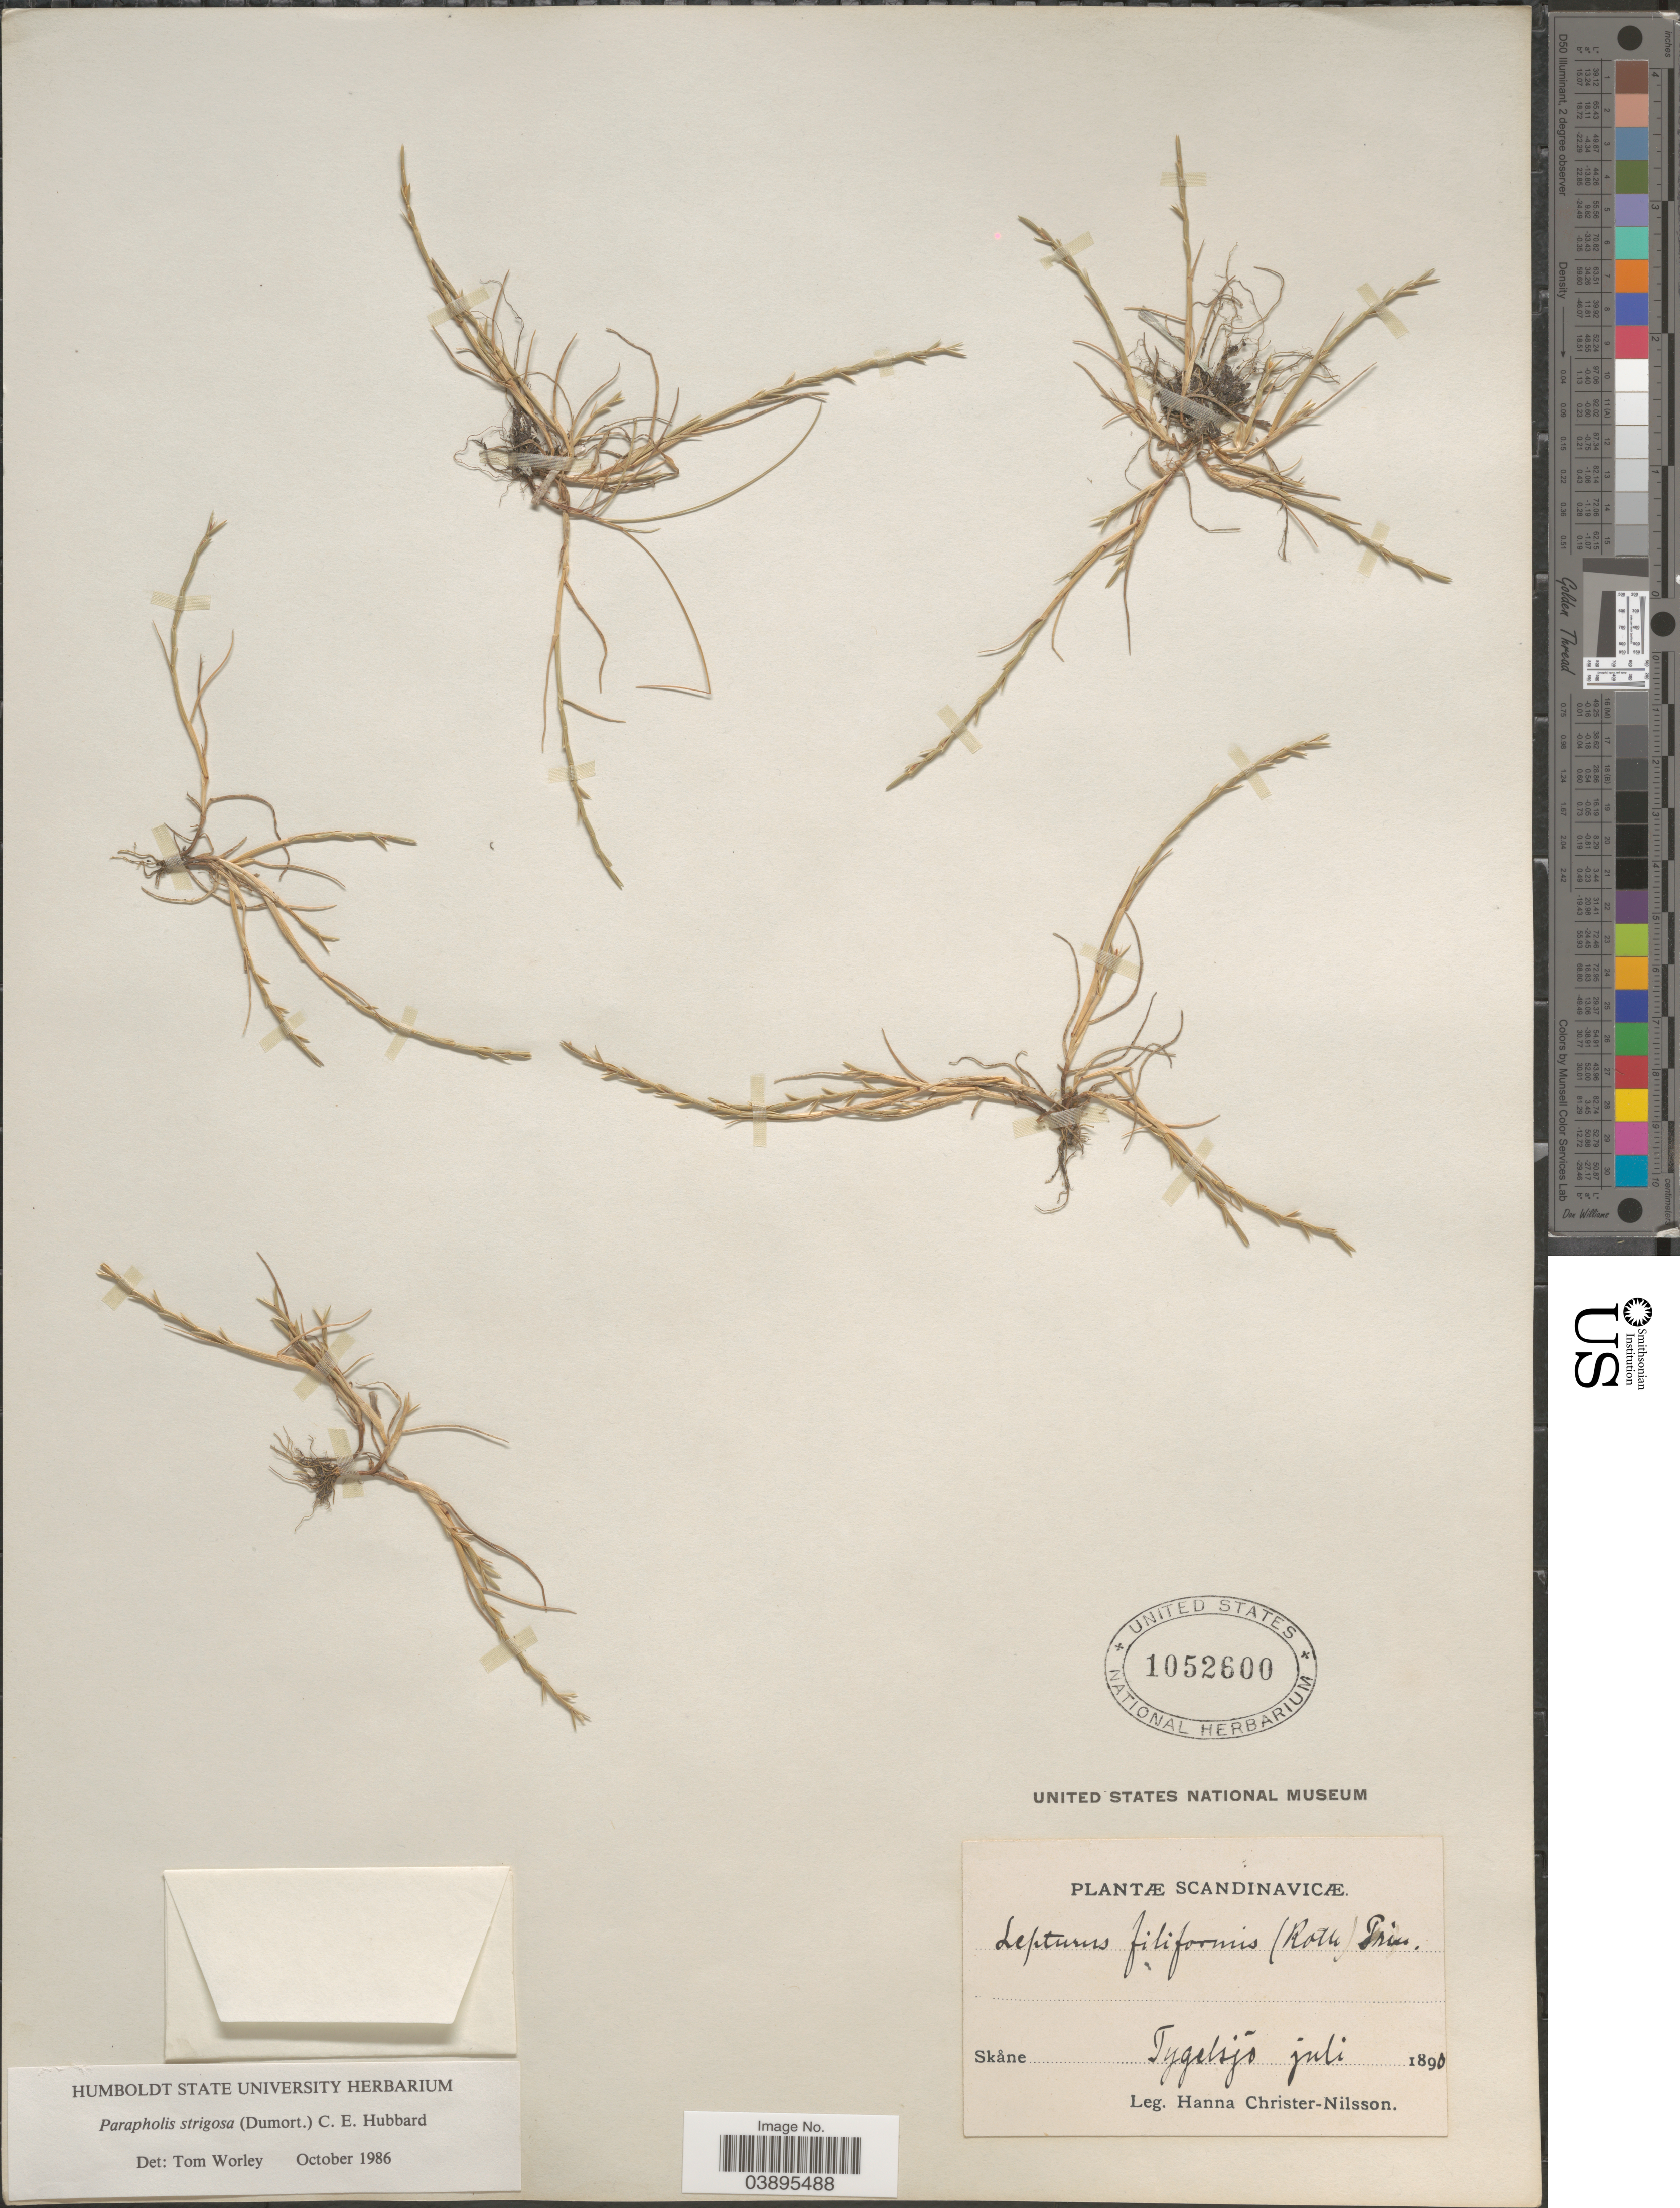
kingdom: Plantae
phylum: Tracheophyta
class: Liliopsida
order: Poales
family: Poaceae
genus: Parapholis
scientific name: Parapholis strigosa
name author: (Dumort.) C.E. Hubb.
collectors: H. Nilsson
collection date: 1890-07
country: Sweden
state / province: Skåne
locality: Scandinavicæ. Tygelsjõ.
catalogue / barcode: US 1052600